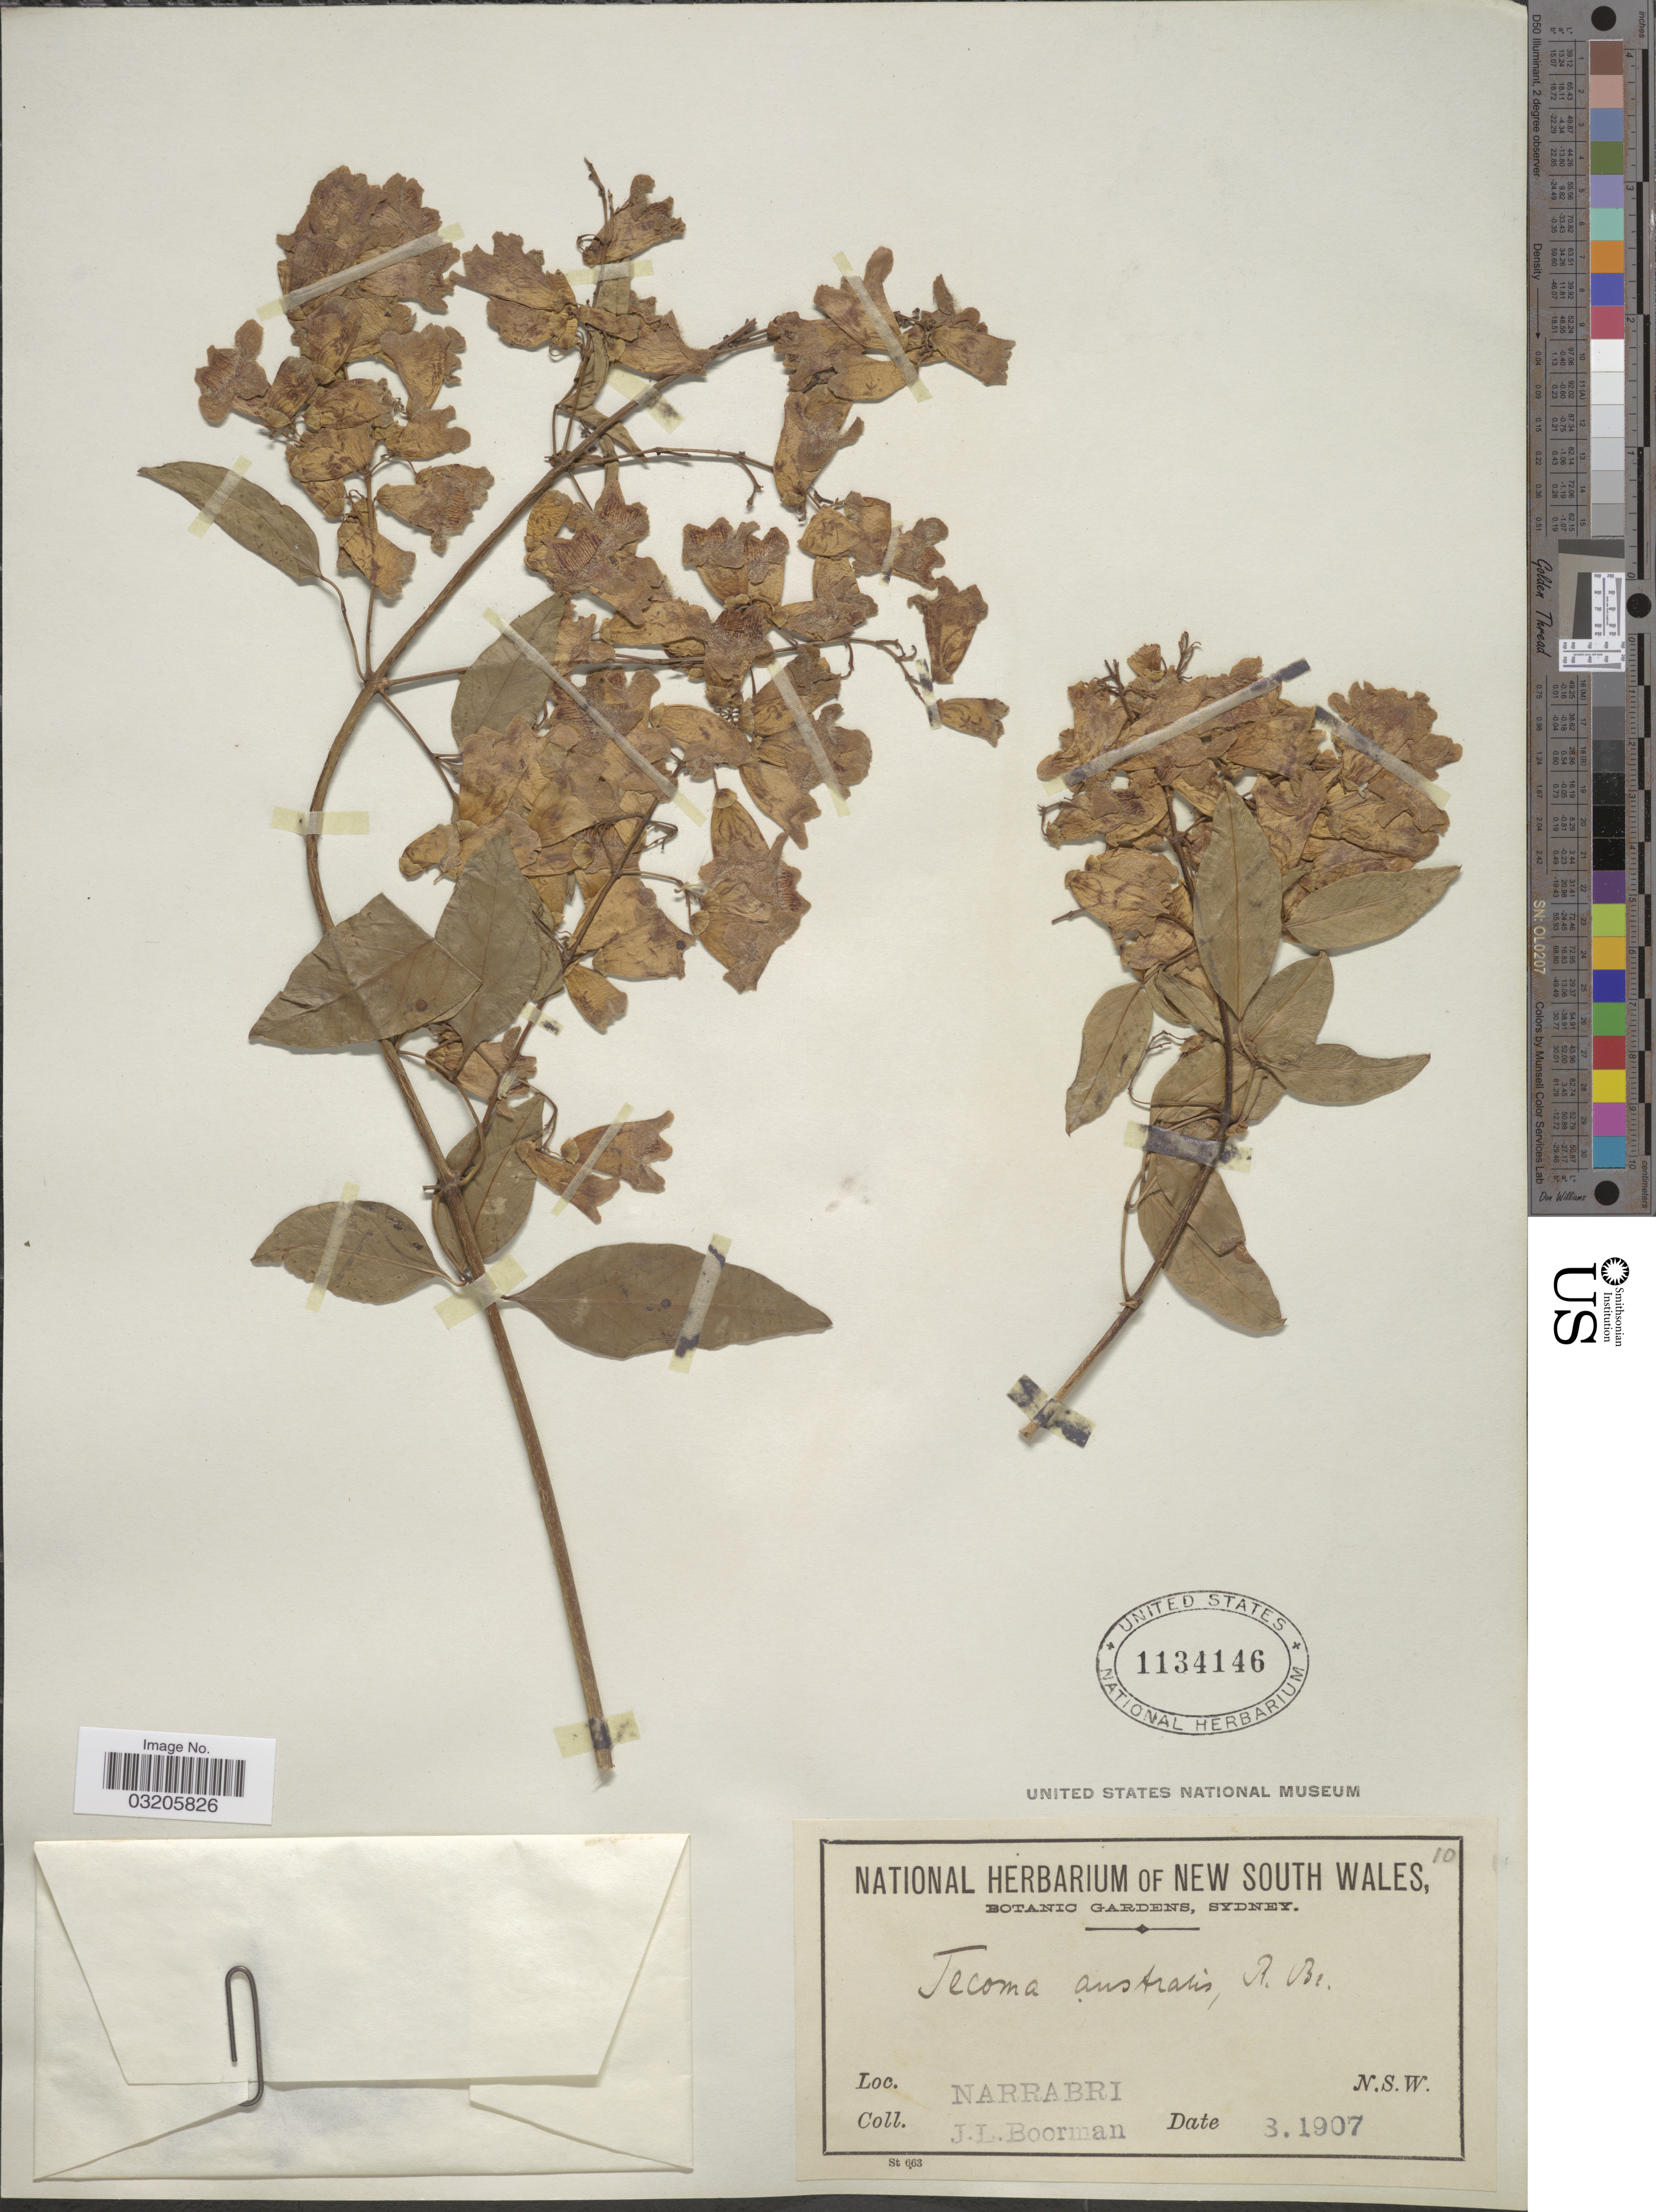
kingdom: Plantae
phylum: Tracheophyta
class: Magnoliopsida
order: Lamiales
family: Bignoniaceae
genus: Tecoma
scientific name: Tecoma australis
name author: R. Br.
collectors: J. Boorman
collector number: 10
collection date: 1907-08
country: Australia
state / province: New South Wales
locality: Narrabri.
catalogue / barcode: US 1134146